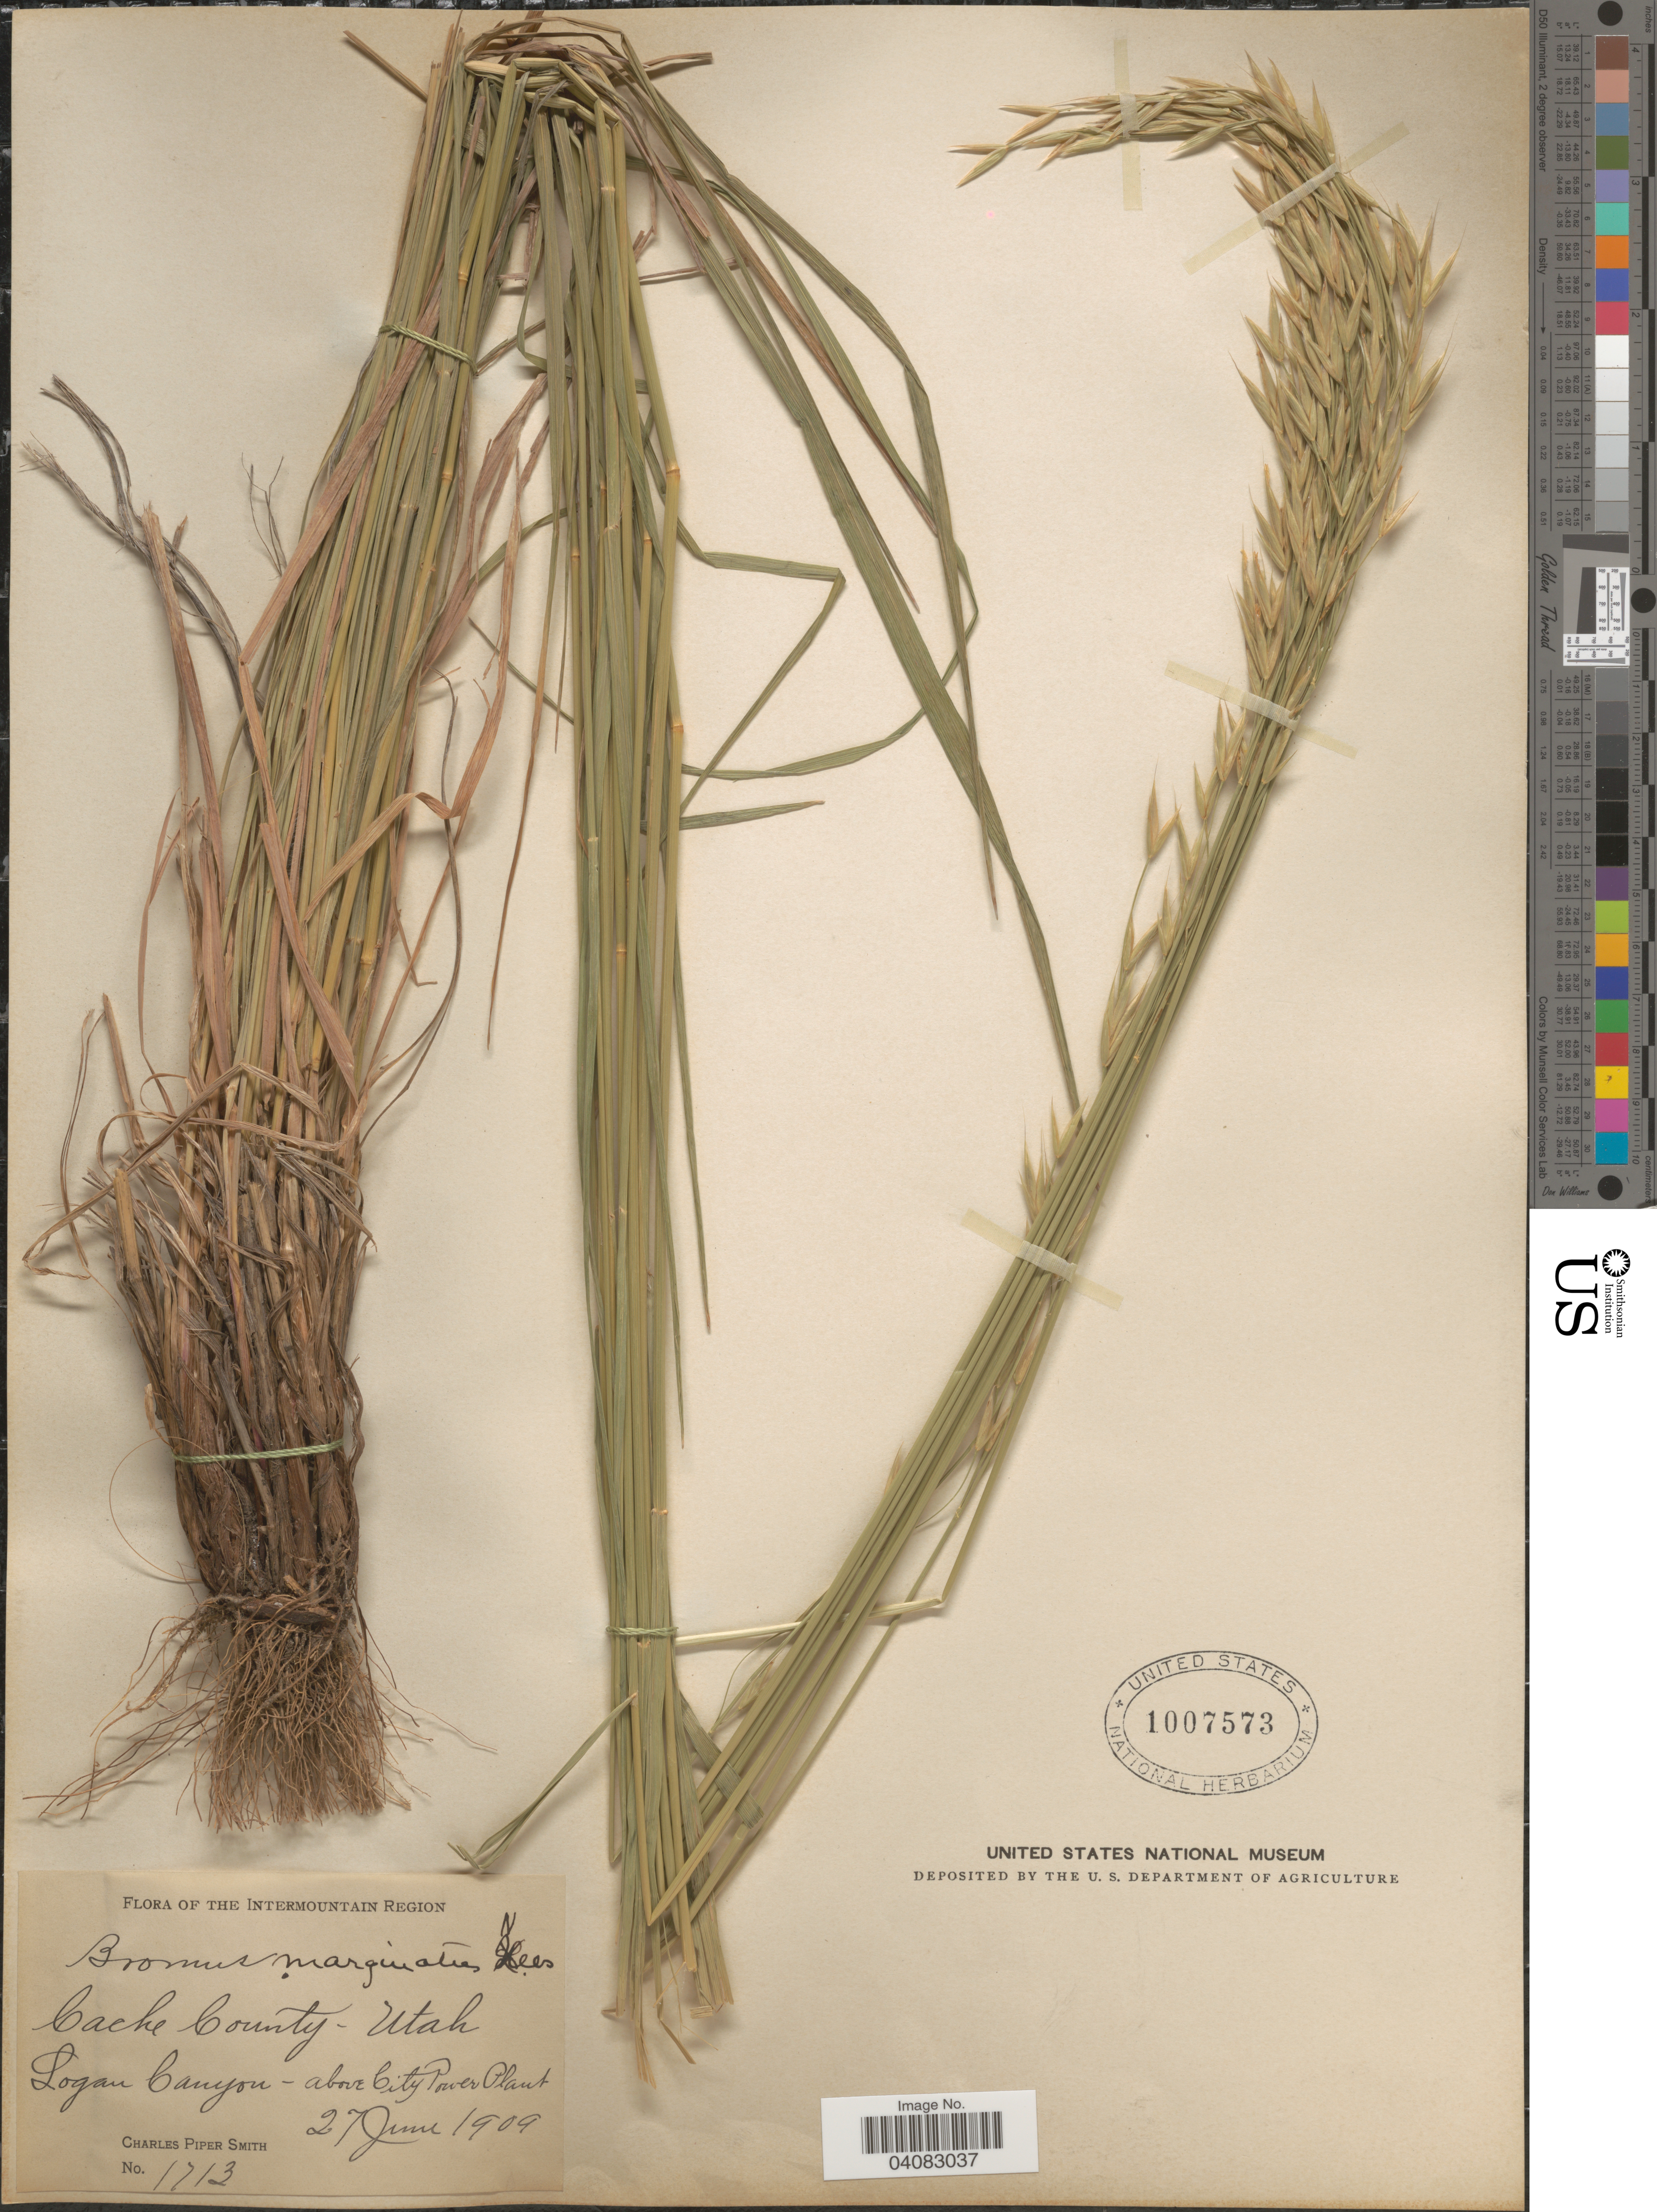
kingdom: Plantae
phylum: Tracheophyta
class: Liliopsida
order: Poales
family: Poaceae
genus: Bromus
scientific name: Bromus marginatus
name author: Nees ex Steud.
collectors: C. P. Smith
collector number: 1713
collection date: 1909-06-27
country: United States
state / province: Utah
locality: Intermountain Region. Cache County. Logan Canyon- above City Power Plant.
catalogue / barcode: US 1007573